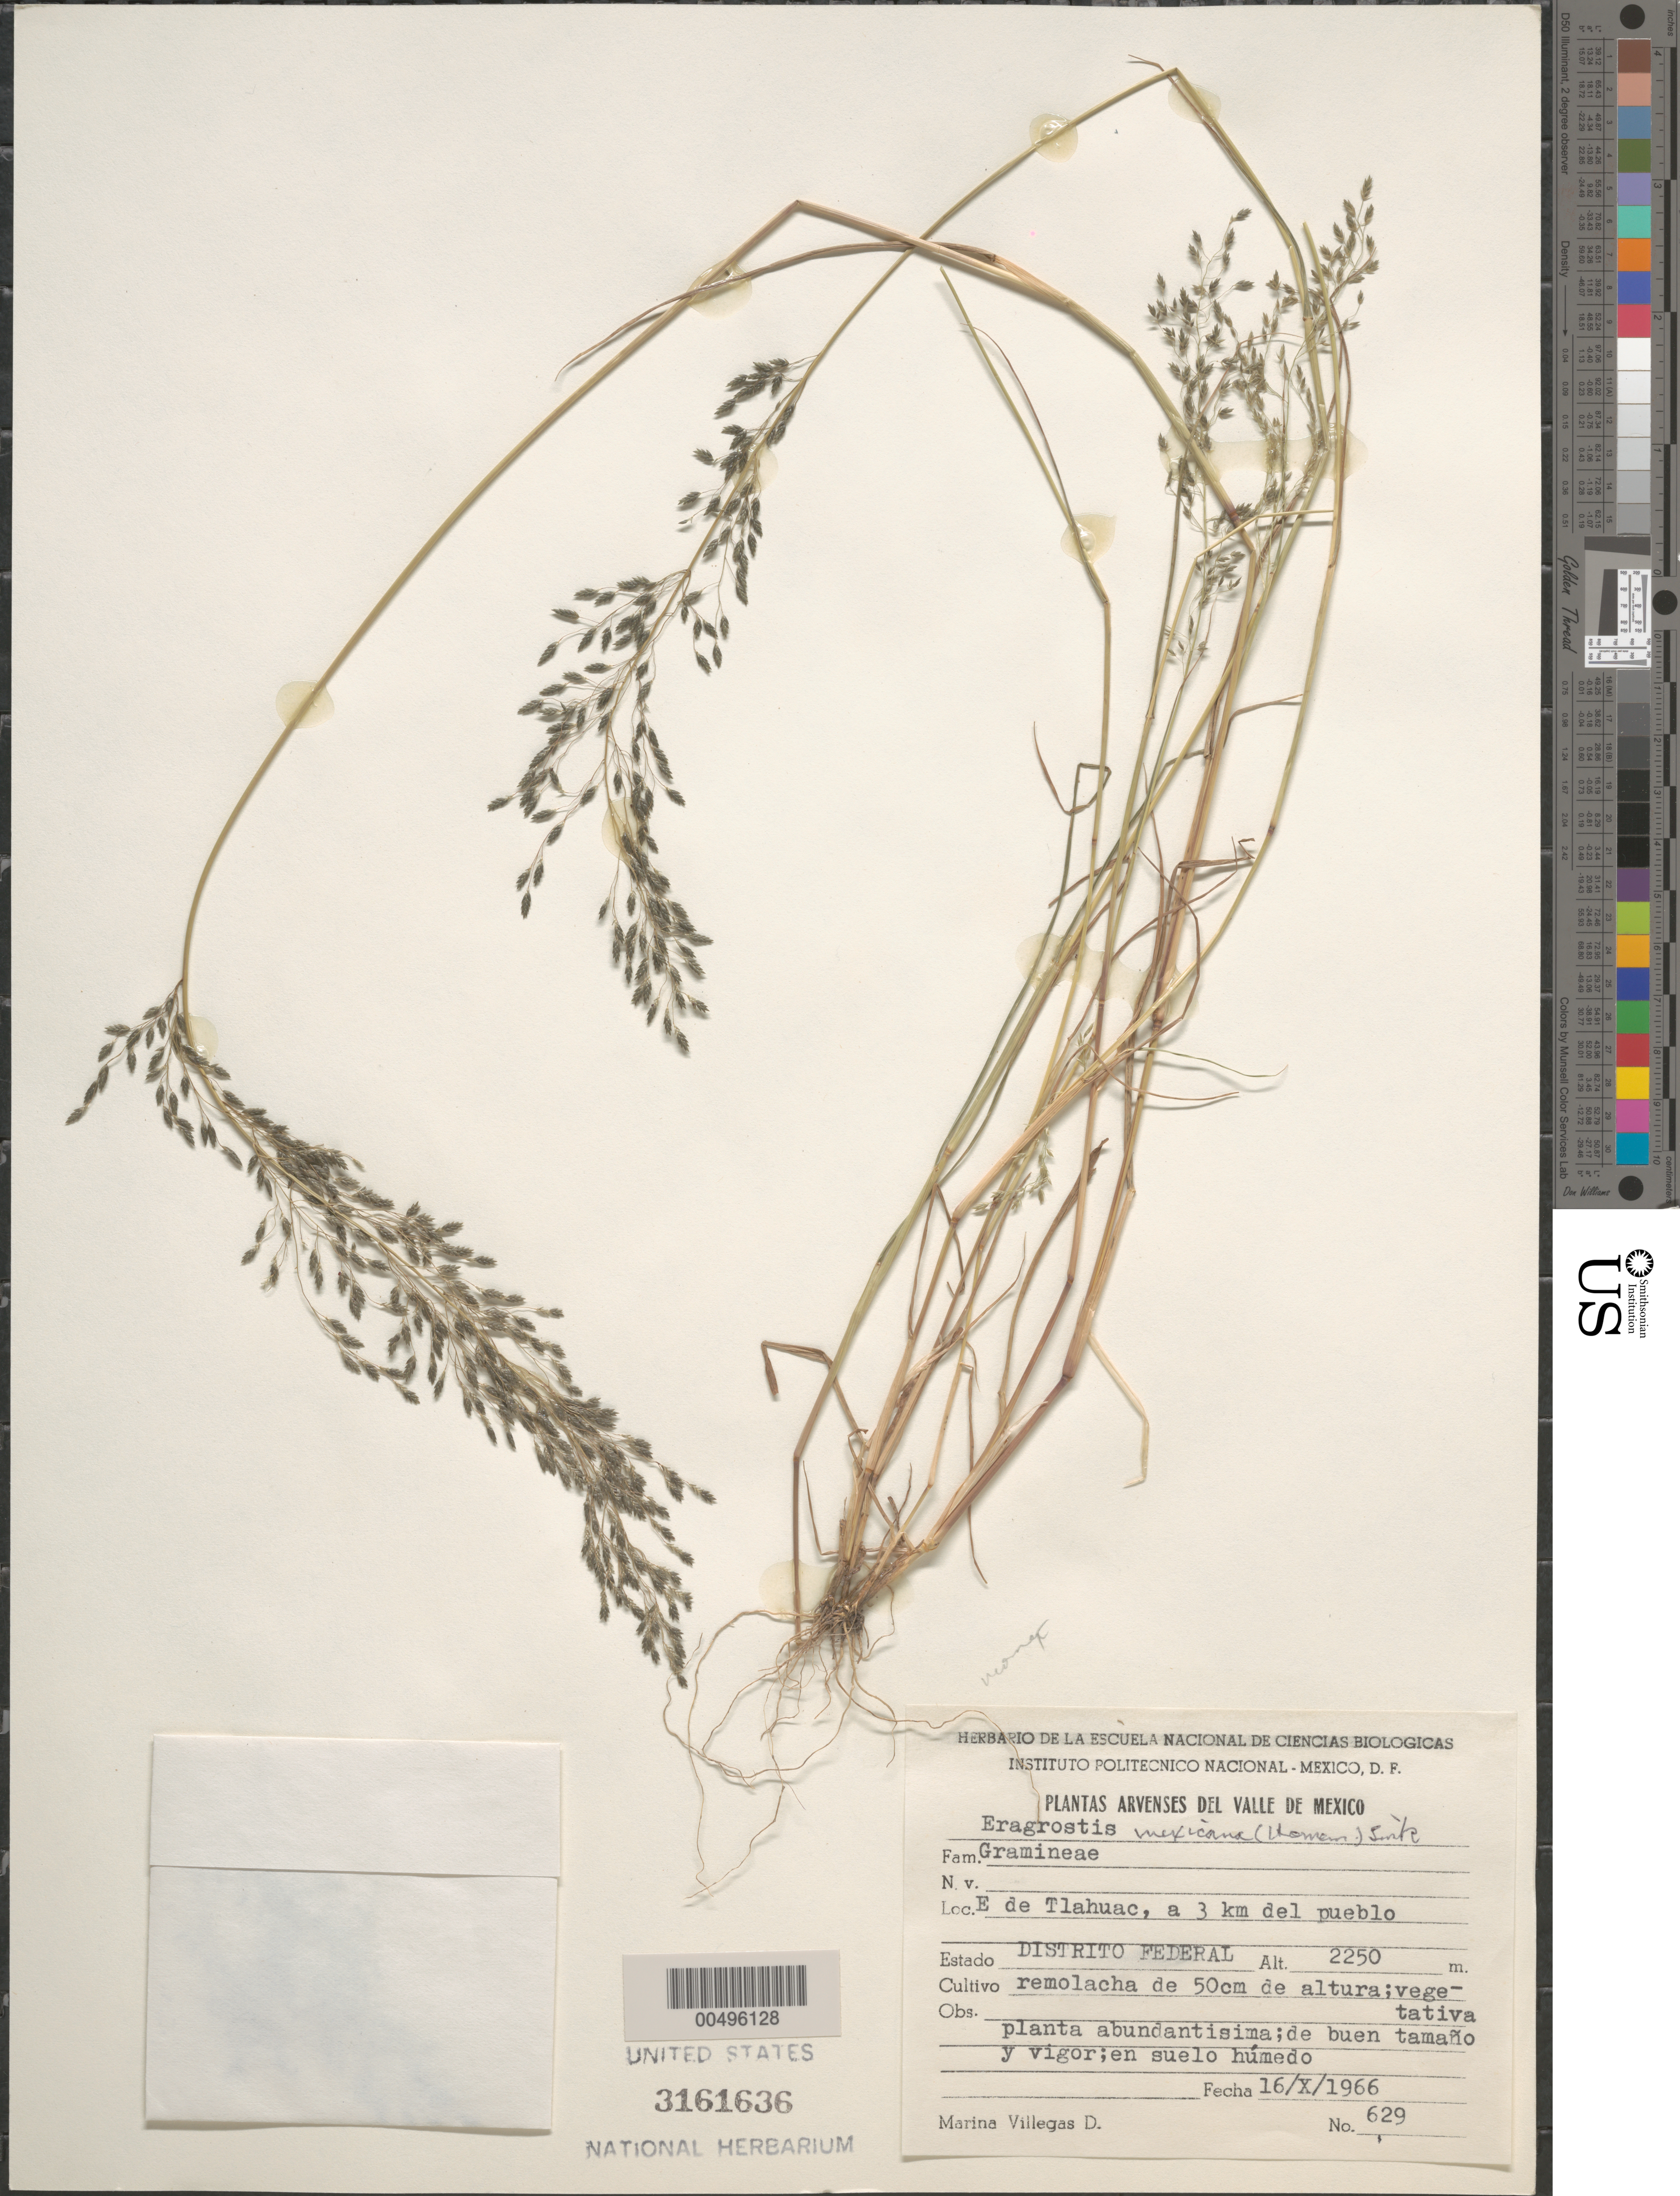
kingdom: Plantae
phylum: Tracheophyta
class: Liliopsida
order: Poales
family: Poaceae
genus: Eragrostis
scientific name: Eragrostis mexicana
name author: (Hornem.) Link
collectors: M. Villegas-D.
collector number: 629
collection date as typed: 16 Oct 1966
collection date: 1966-10-16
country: Mexico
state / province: Distrito Federal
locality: E de Tlahuac, 3 km del Pueblo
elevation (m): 2250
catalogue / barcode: US 3161636